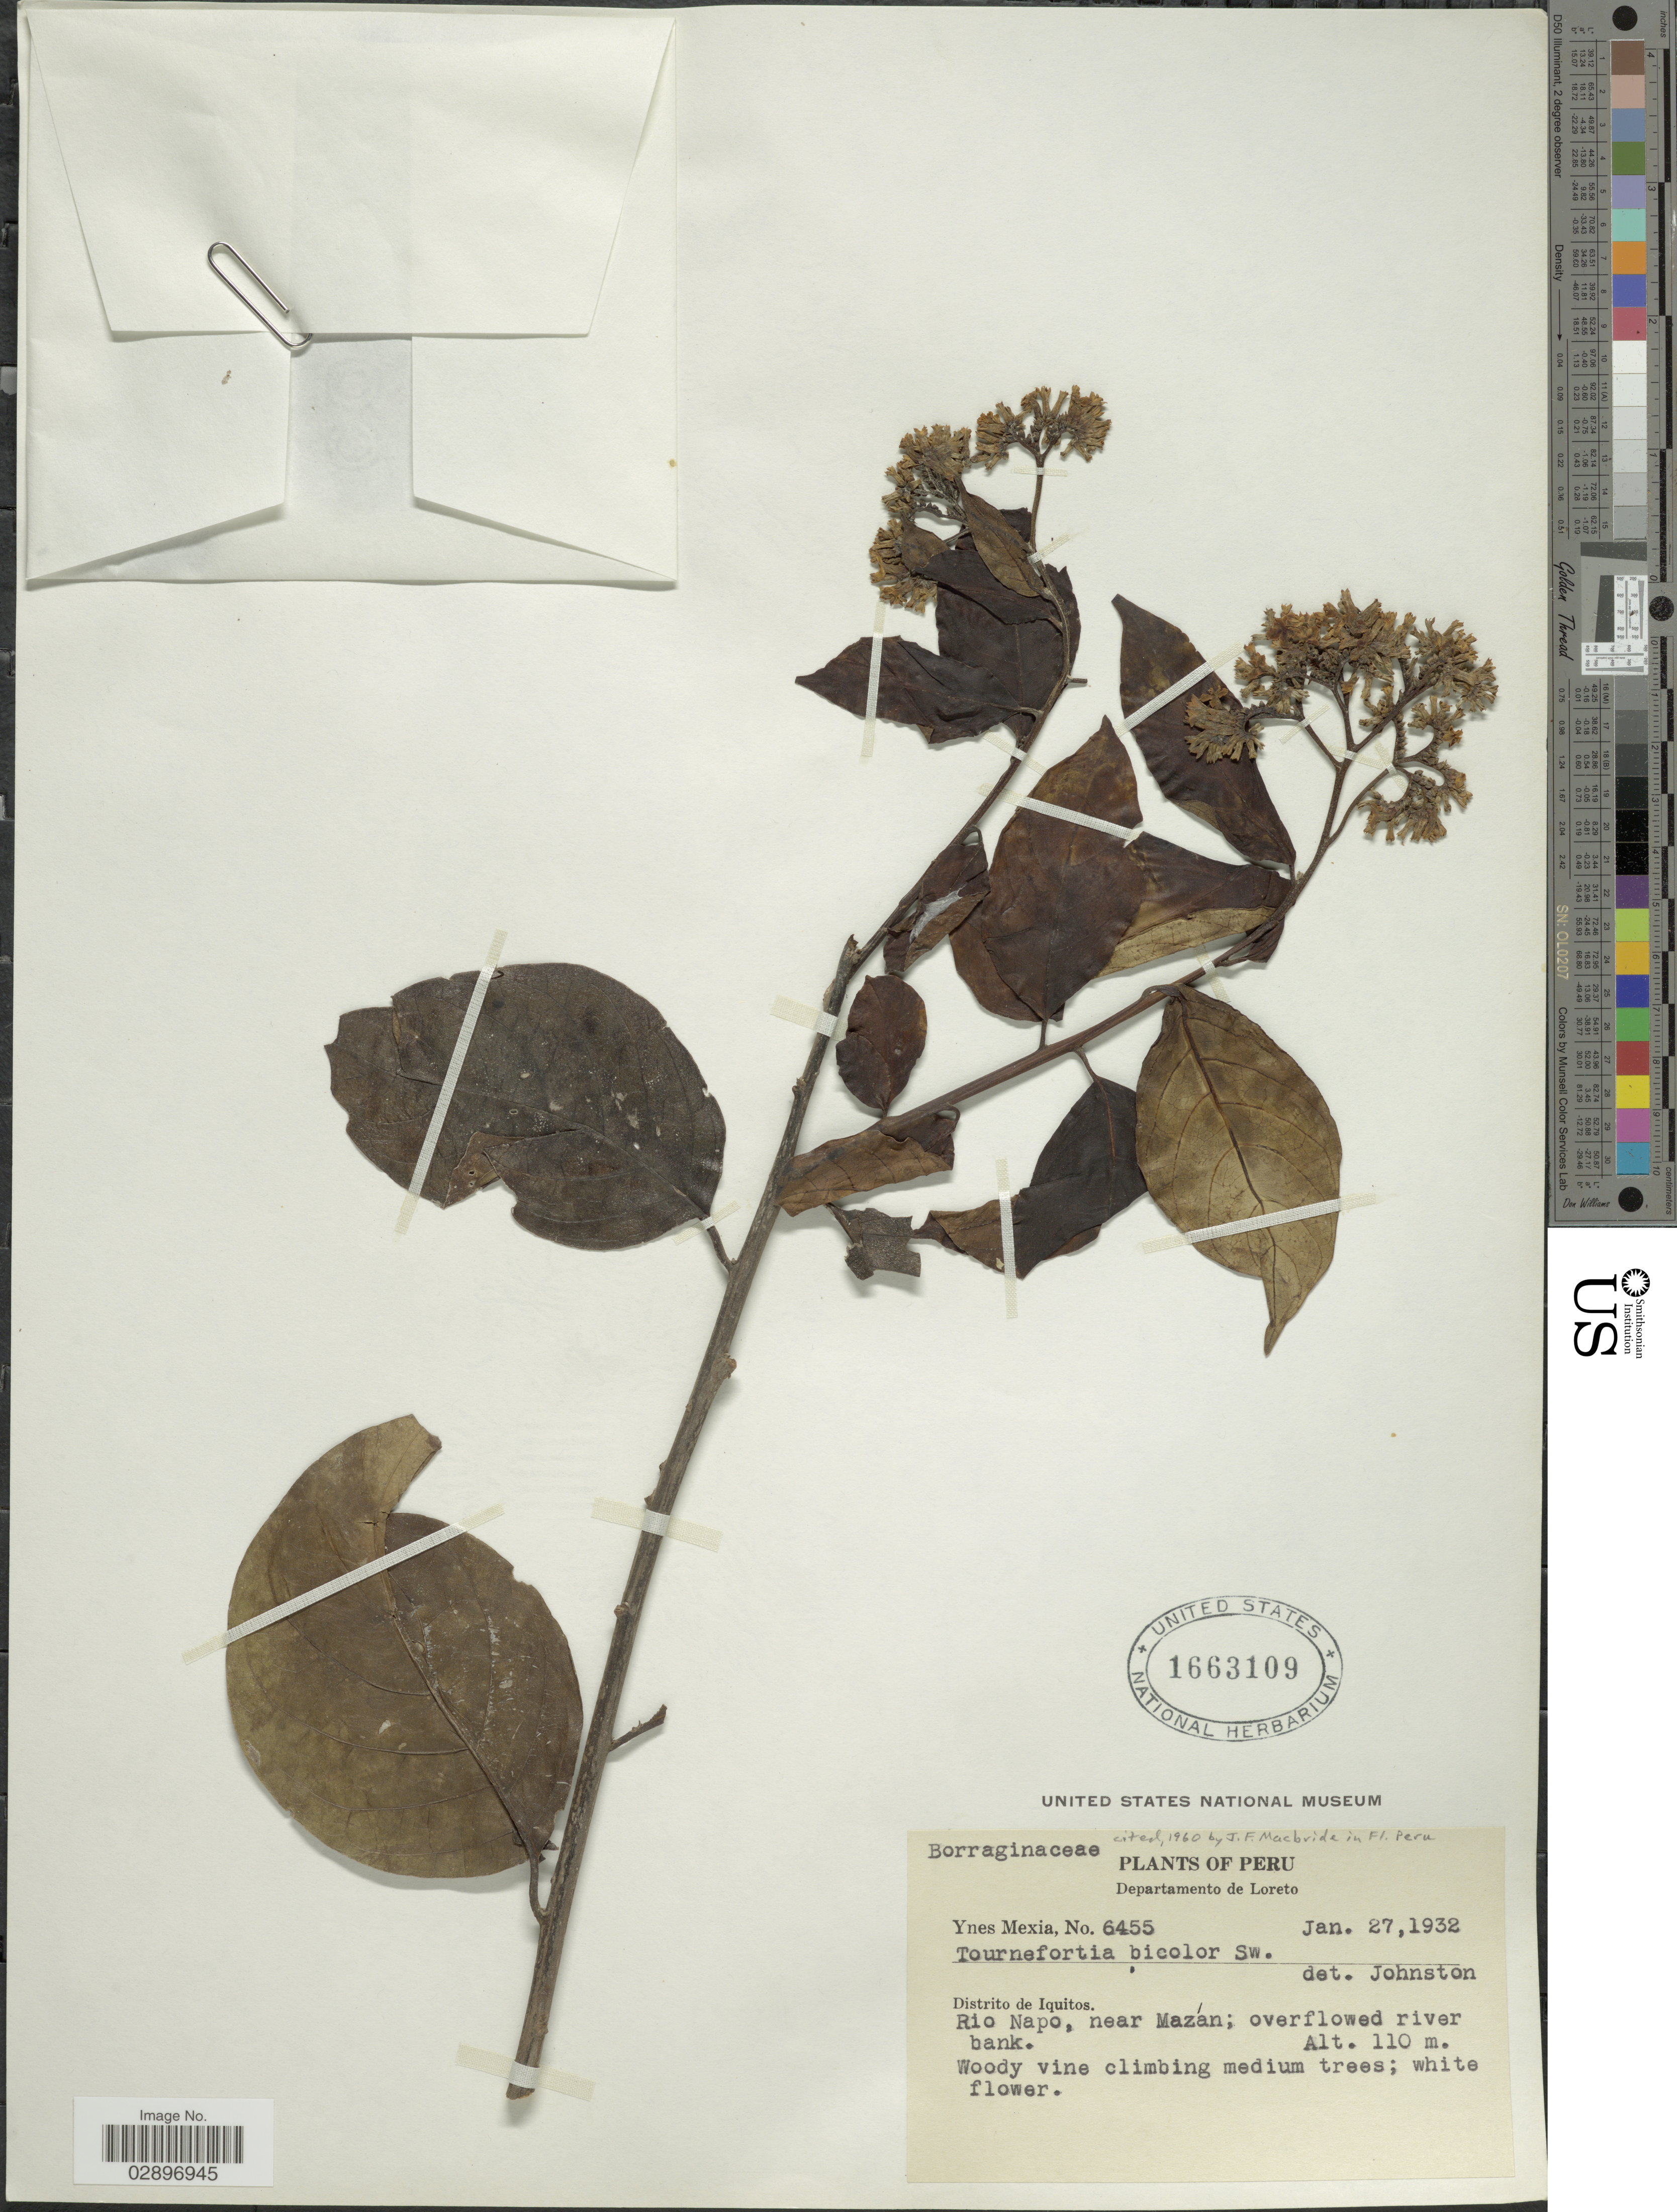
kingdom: Plantae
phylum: Tracheophyta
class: Magnoliopsida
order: Boraginales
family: Heliotropiaceae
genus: Tournefortia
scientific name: Tournefortia bicolor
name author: Sw.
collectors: Y. Mexia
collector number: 6455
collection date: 1932-01-27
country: Peru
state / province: Loreto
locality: Departamento de Loreto. Distrito de Iquitos. Rio Napo, near Mazán.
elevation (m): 110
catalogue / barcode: US 1663109